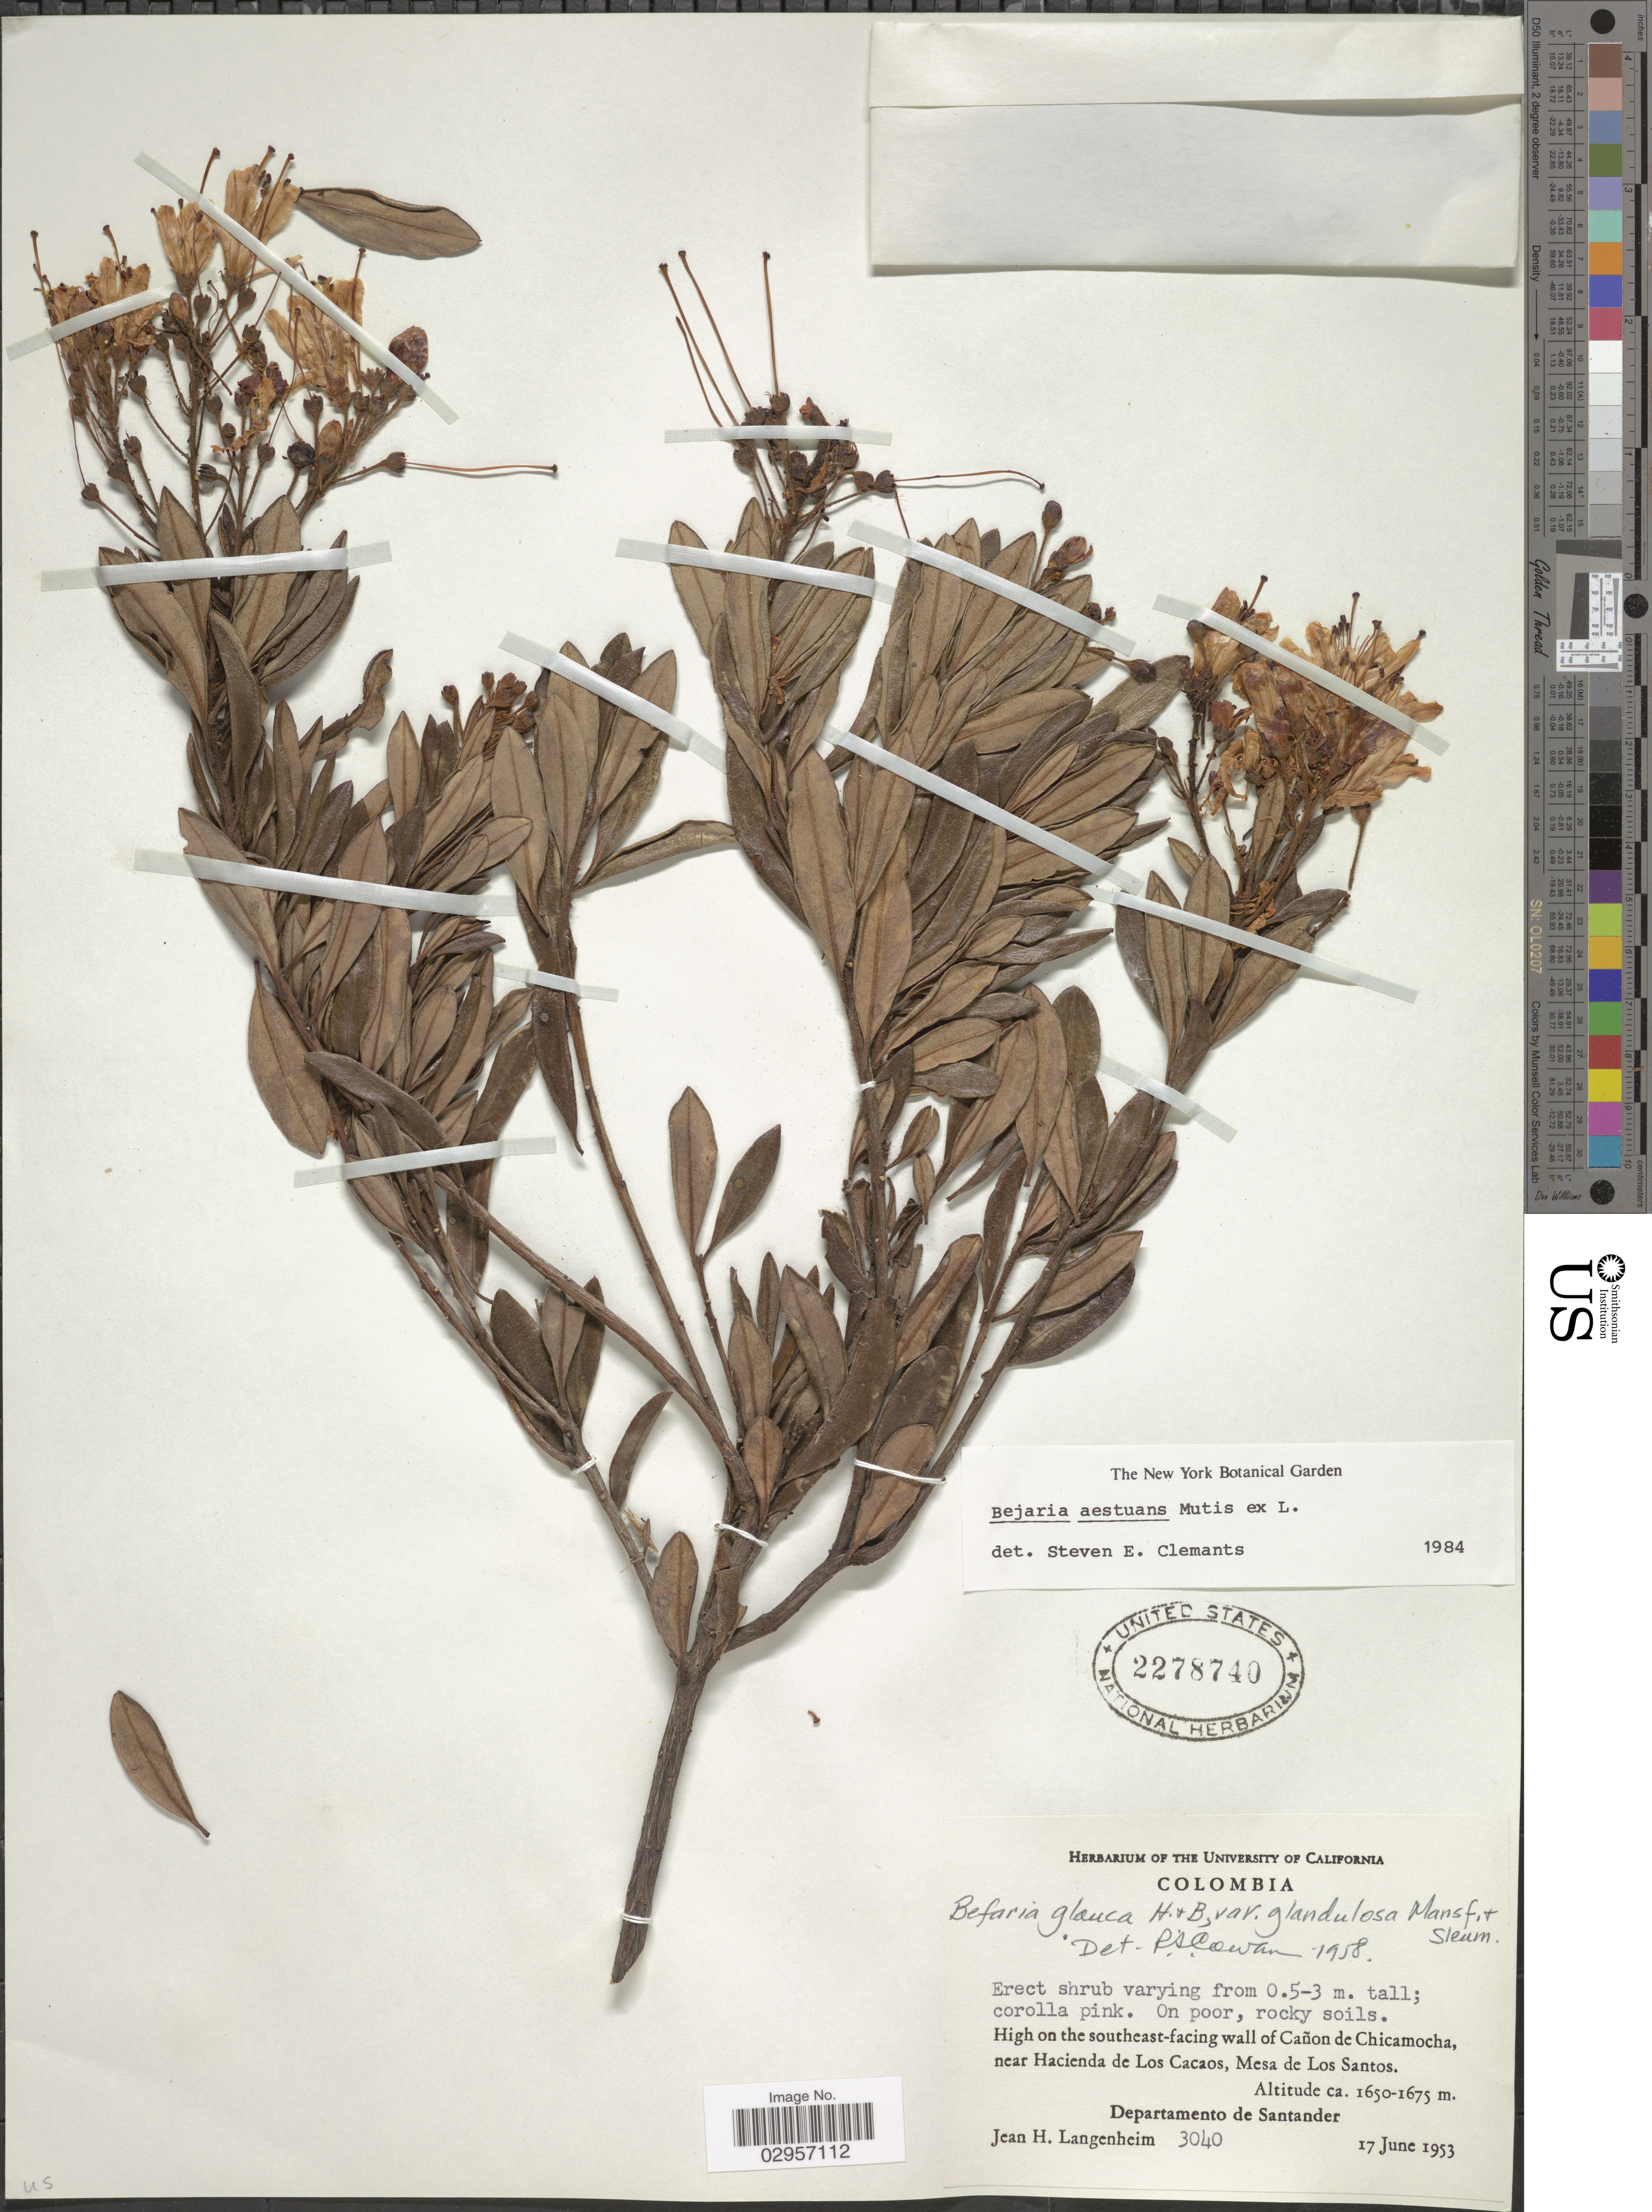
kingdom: Plantae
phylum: Tracheophyta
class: Magnoliopsida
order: Ericales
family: Ericaceae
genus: Befaria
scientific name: Befaria aestuans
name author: Mutis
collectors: J. H. Langenheim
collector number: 3040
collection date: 1953-06-17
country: Colombia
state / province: Santander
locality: High on the southeast-facing wall of Cañon de Chicamocha, near Hacienda de Los Cacaos, Mesa de Los Santos. Departamento de Santander.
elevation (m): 1650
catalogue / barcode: US 2278740